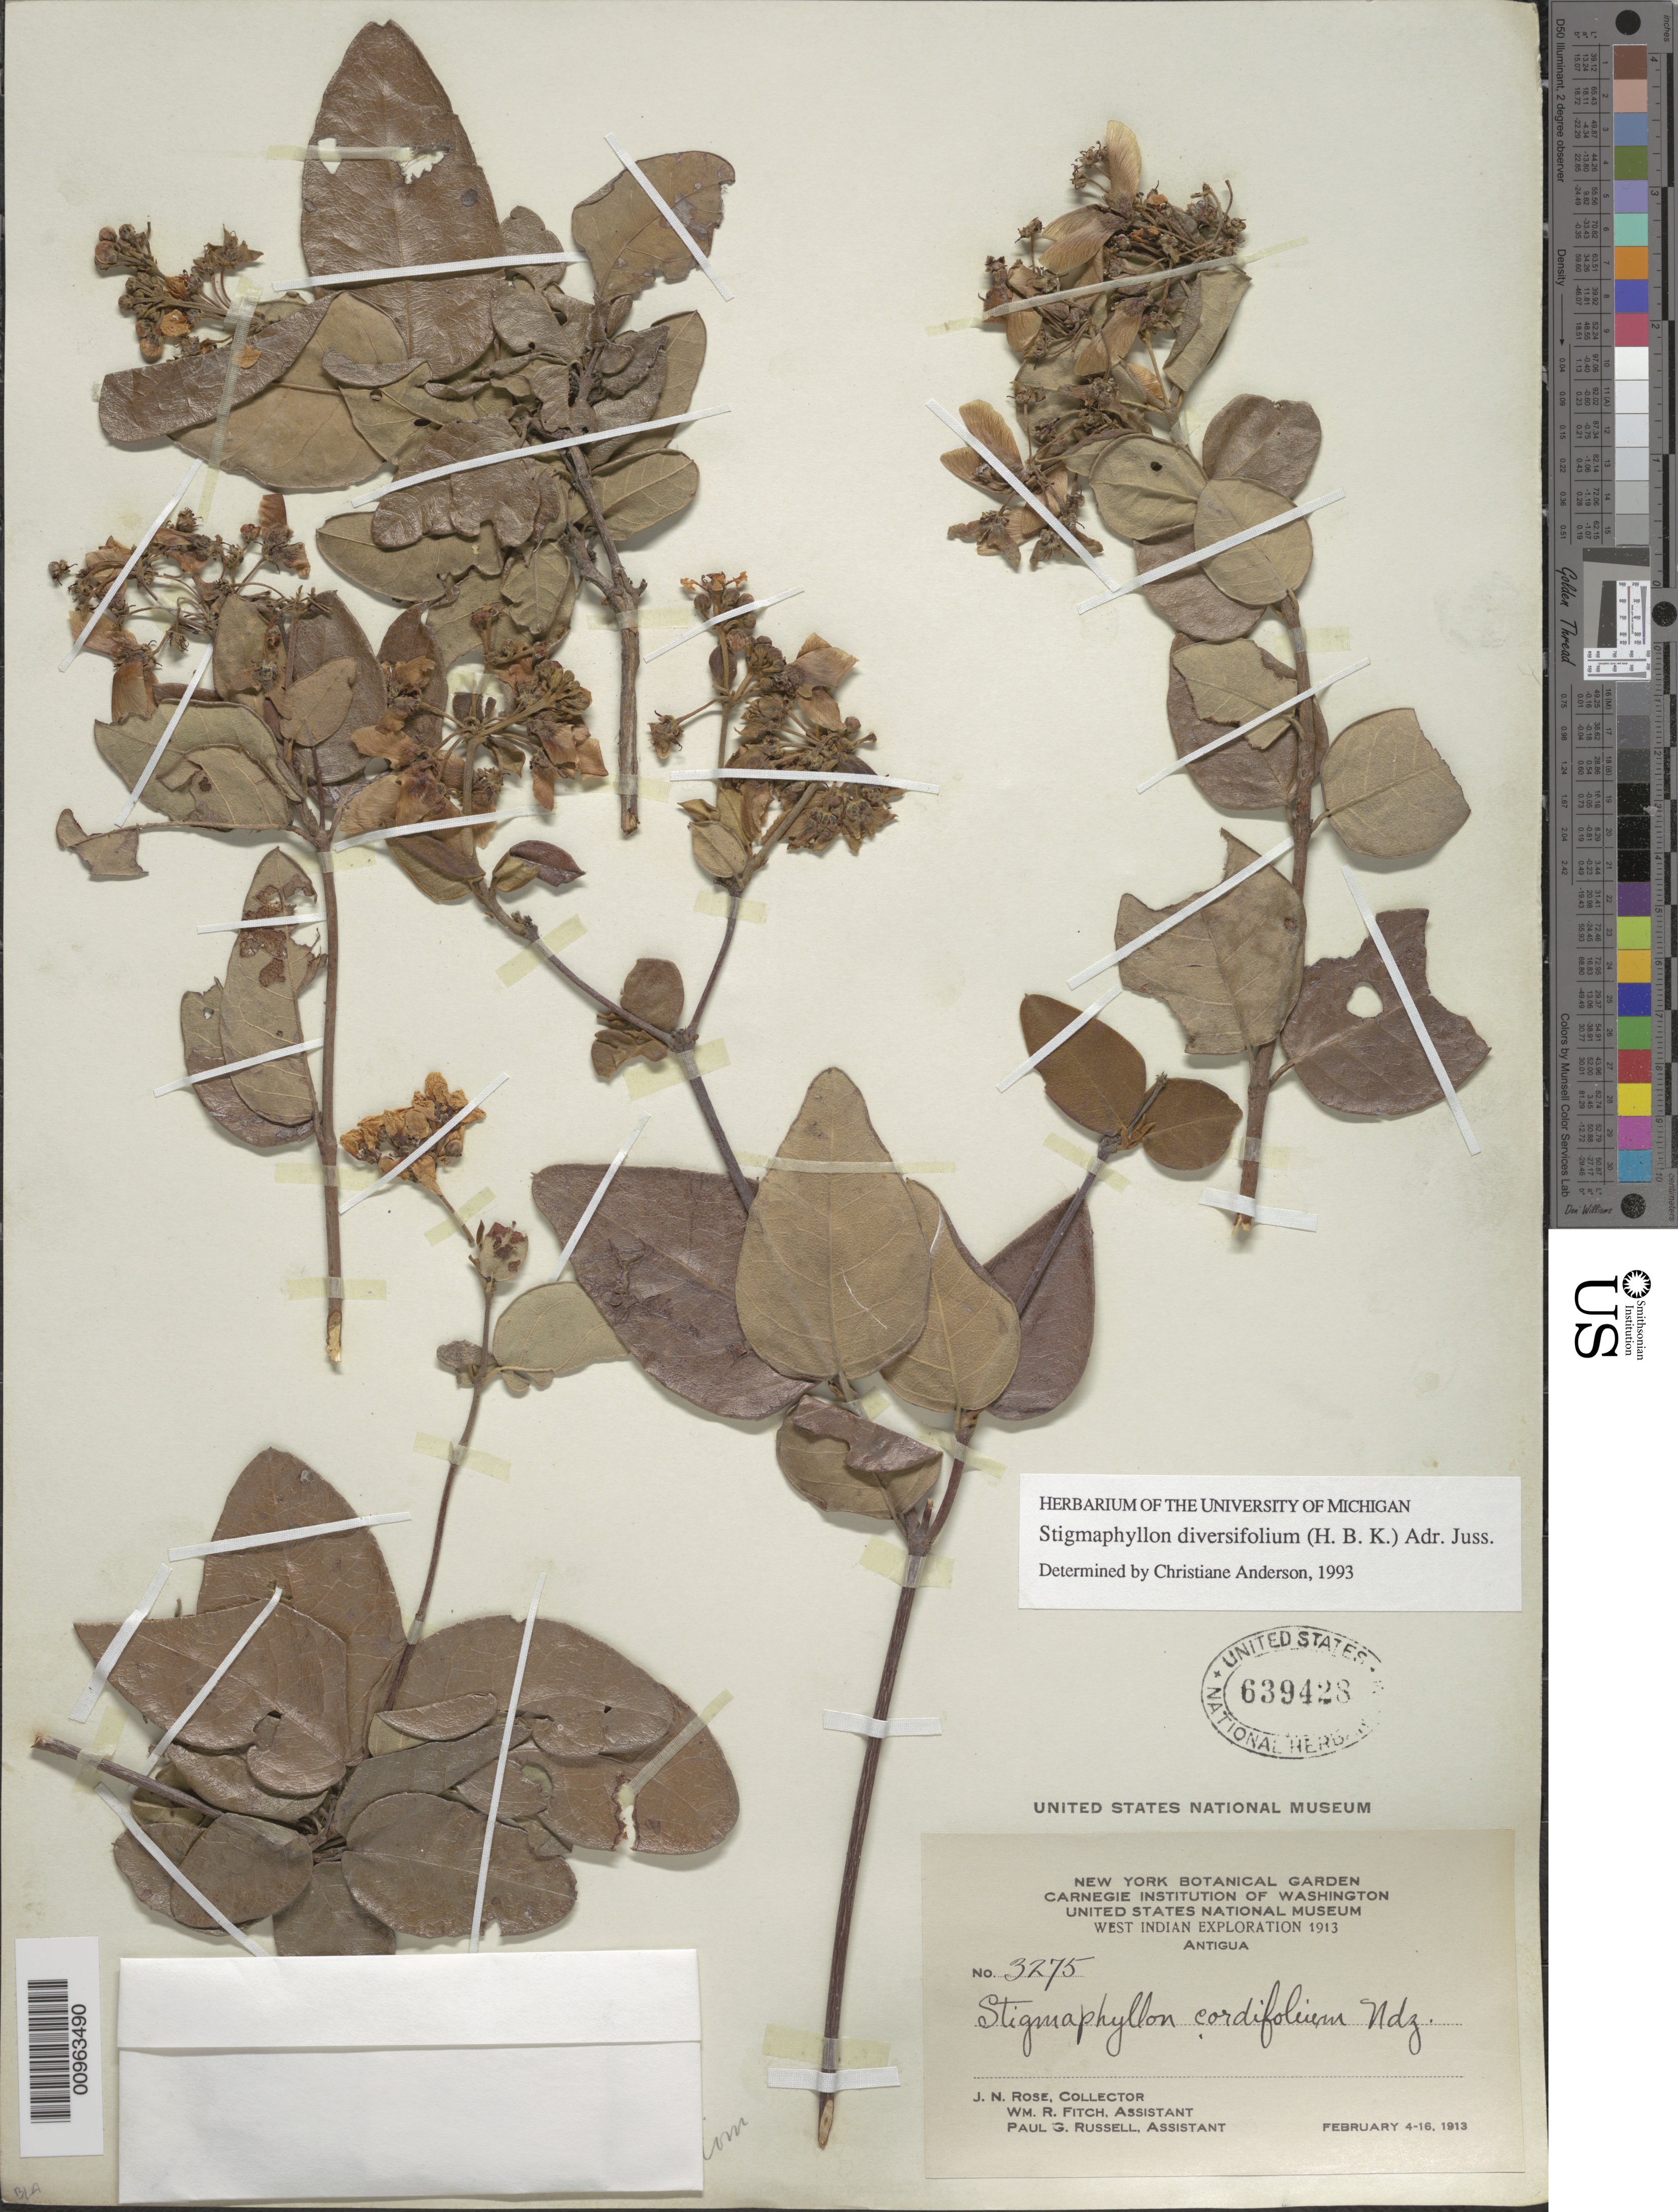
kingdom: Plantae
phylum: Tracheophyta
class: Magnoliopsida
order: Malpighiales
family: Malpighiaceae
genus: Stigmaphyllon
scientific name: Stigmaphyllon diversifolium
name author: (Kunth) A. Juss.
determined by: Anderson, C.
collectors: J. N. Rose, W. R. Fitch & P. G. Russell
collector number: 3275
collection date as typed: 04 Feb 1913 to 16 Feb 1913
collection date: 1913-02-04/1913-02-16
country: Antigua and Barbuda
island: Antigua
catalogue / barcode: US 639428